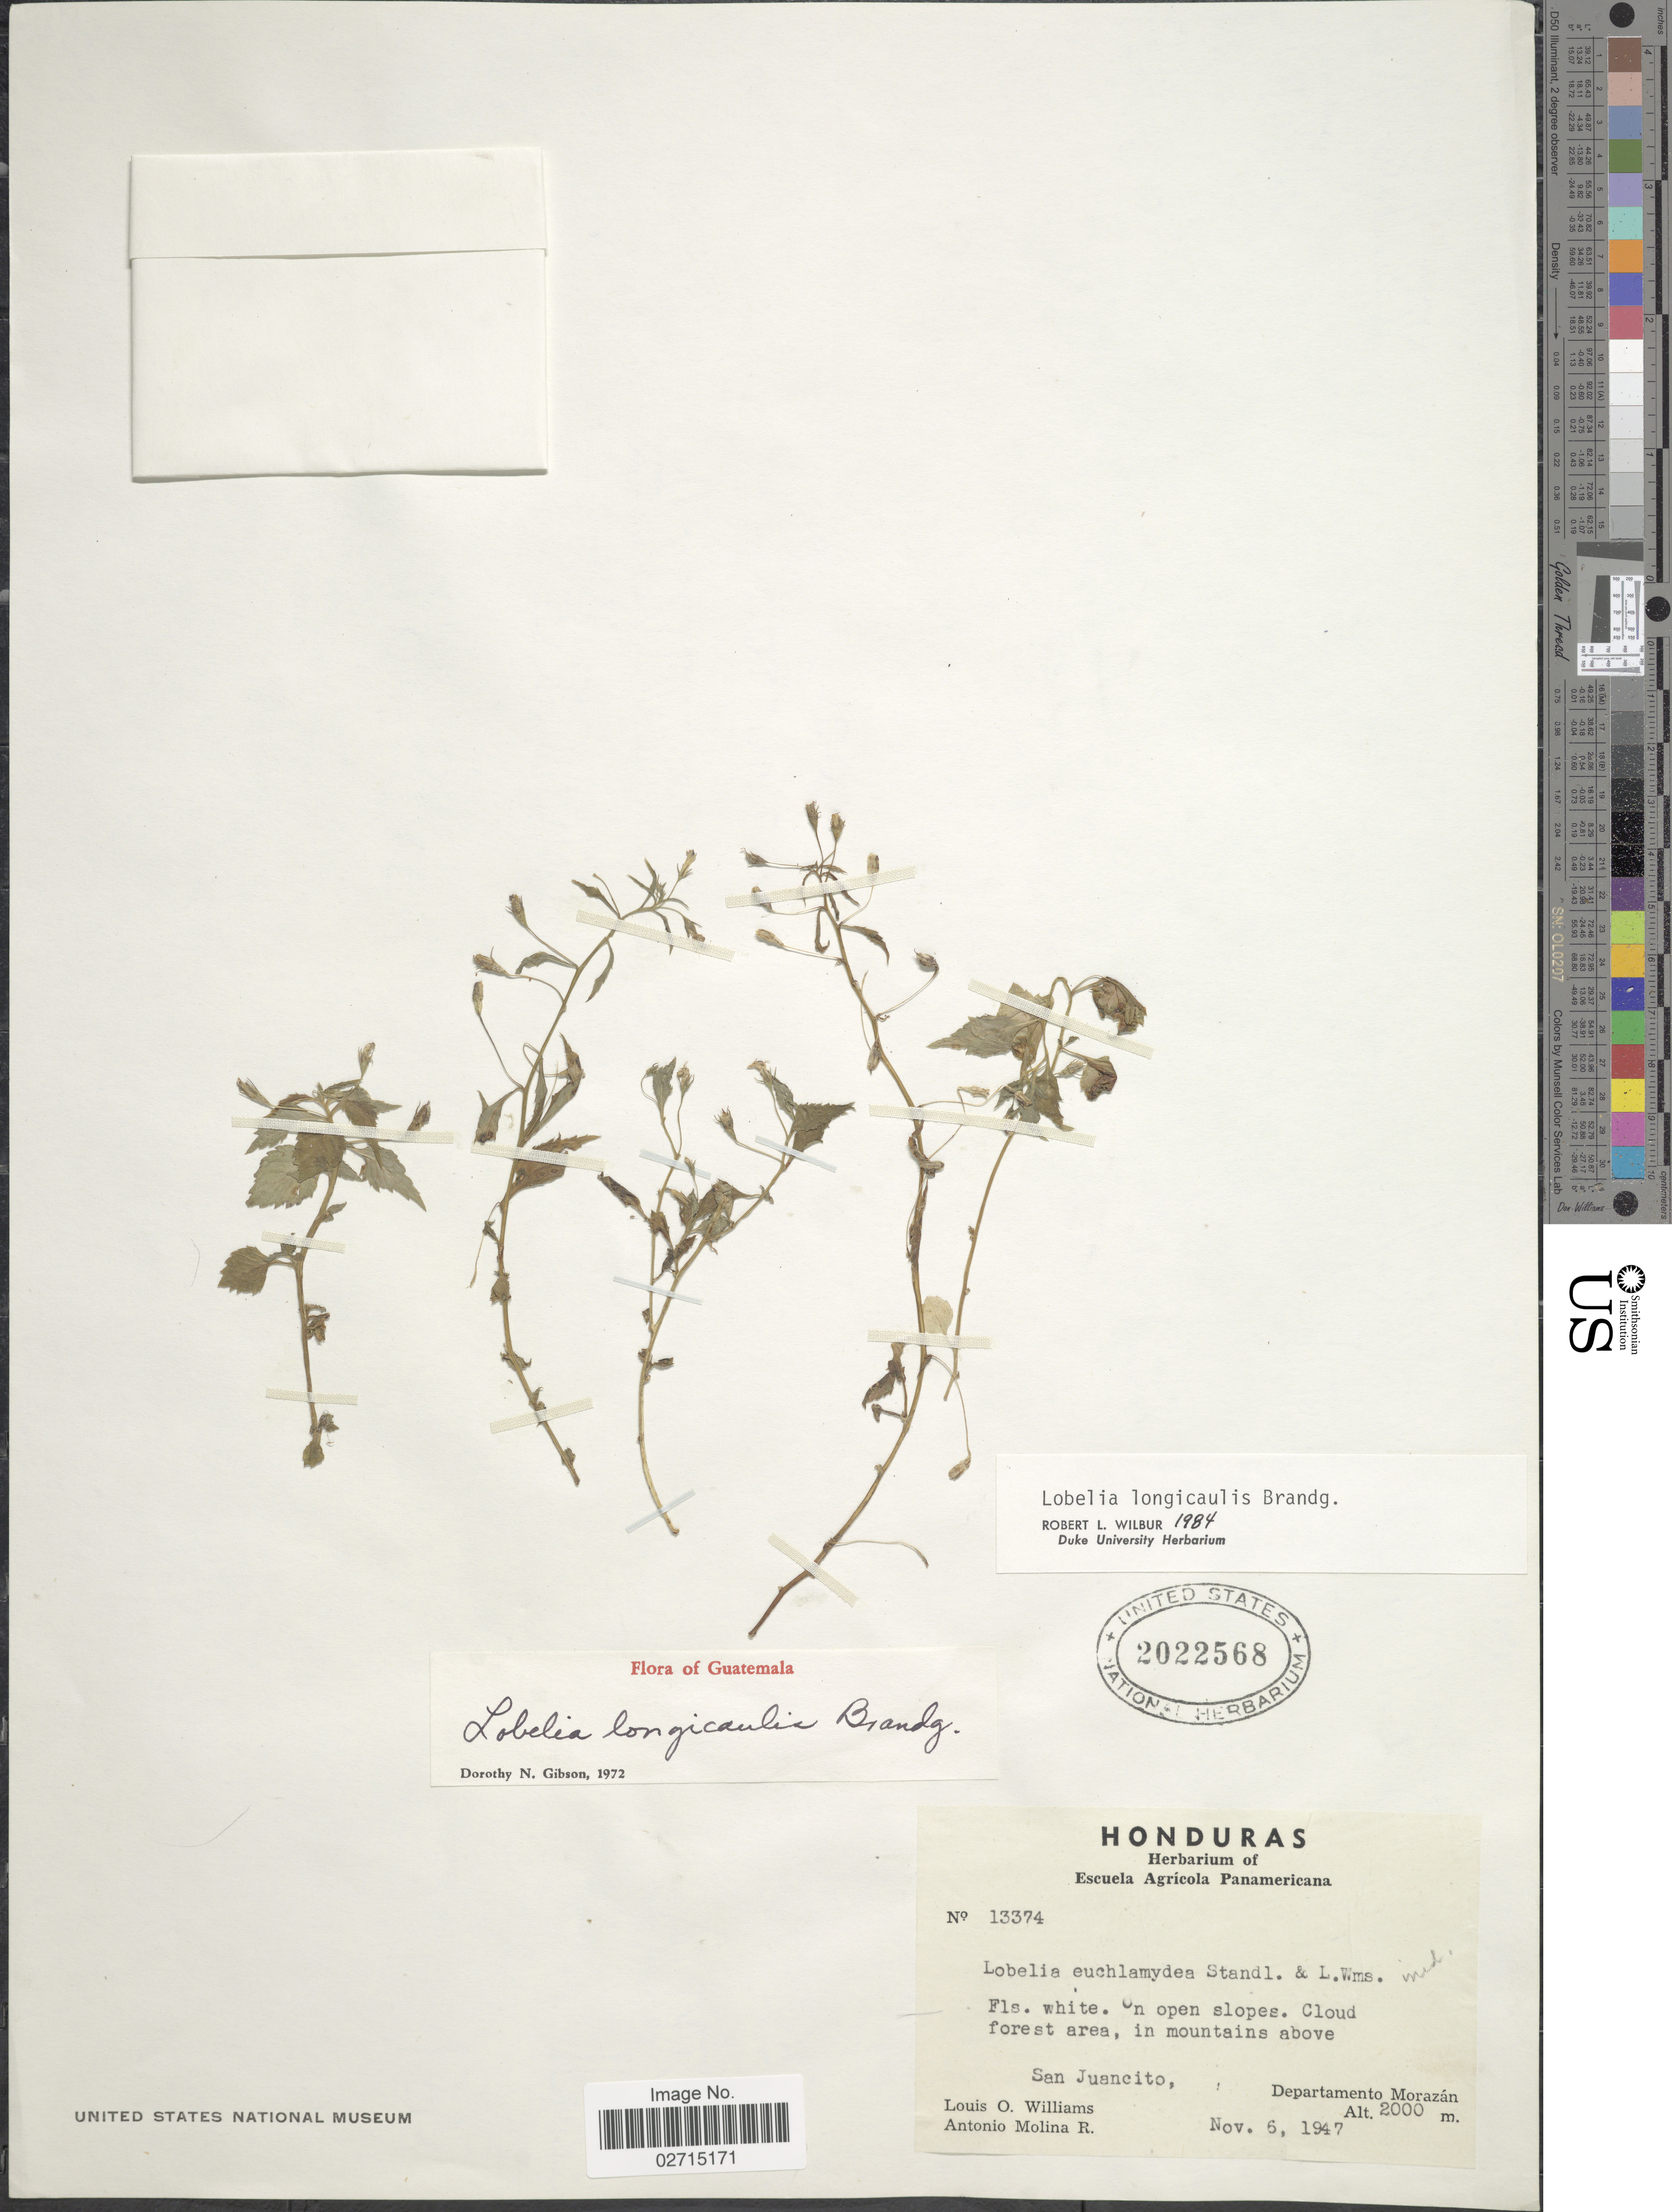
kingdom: Plantae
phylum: Tracheophyta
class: Magnoliopsida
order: Asterales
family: Campanulaceae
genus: Lobelia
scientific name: Lobelia longicaulis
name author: Brandegee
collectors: L. O. Williams & A. Molina R.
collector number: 13374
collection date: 1947-11-06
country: Honduras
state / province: Fco. Morazán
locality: On open slopes. Cloud forest area, in mountains above San Juancito, Departamento Morazán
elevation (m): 2000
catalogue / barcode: US 2022568